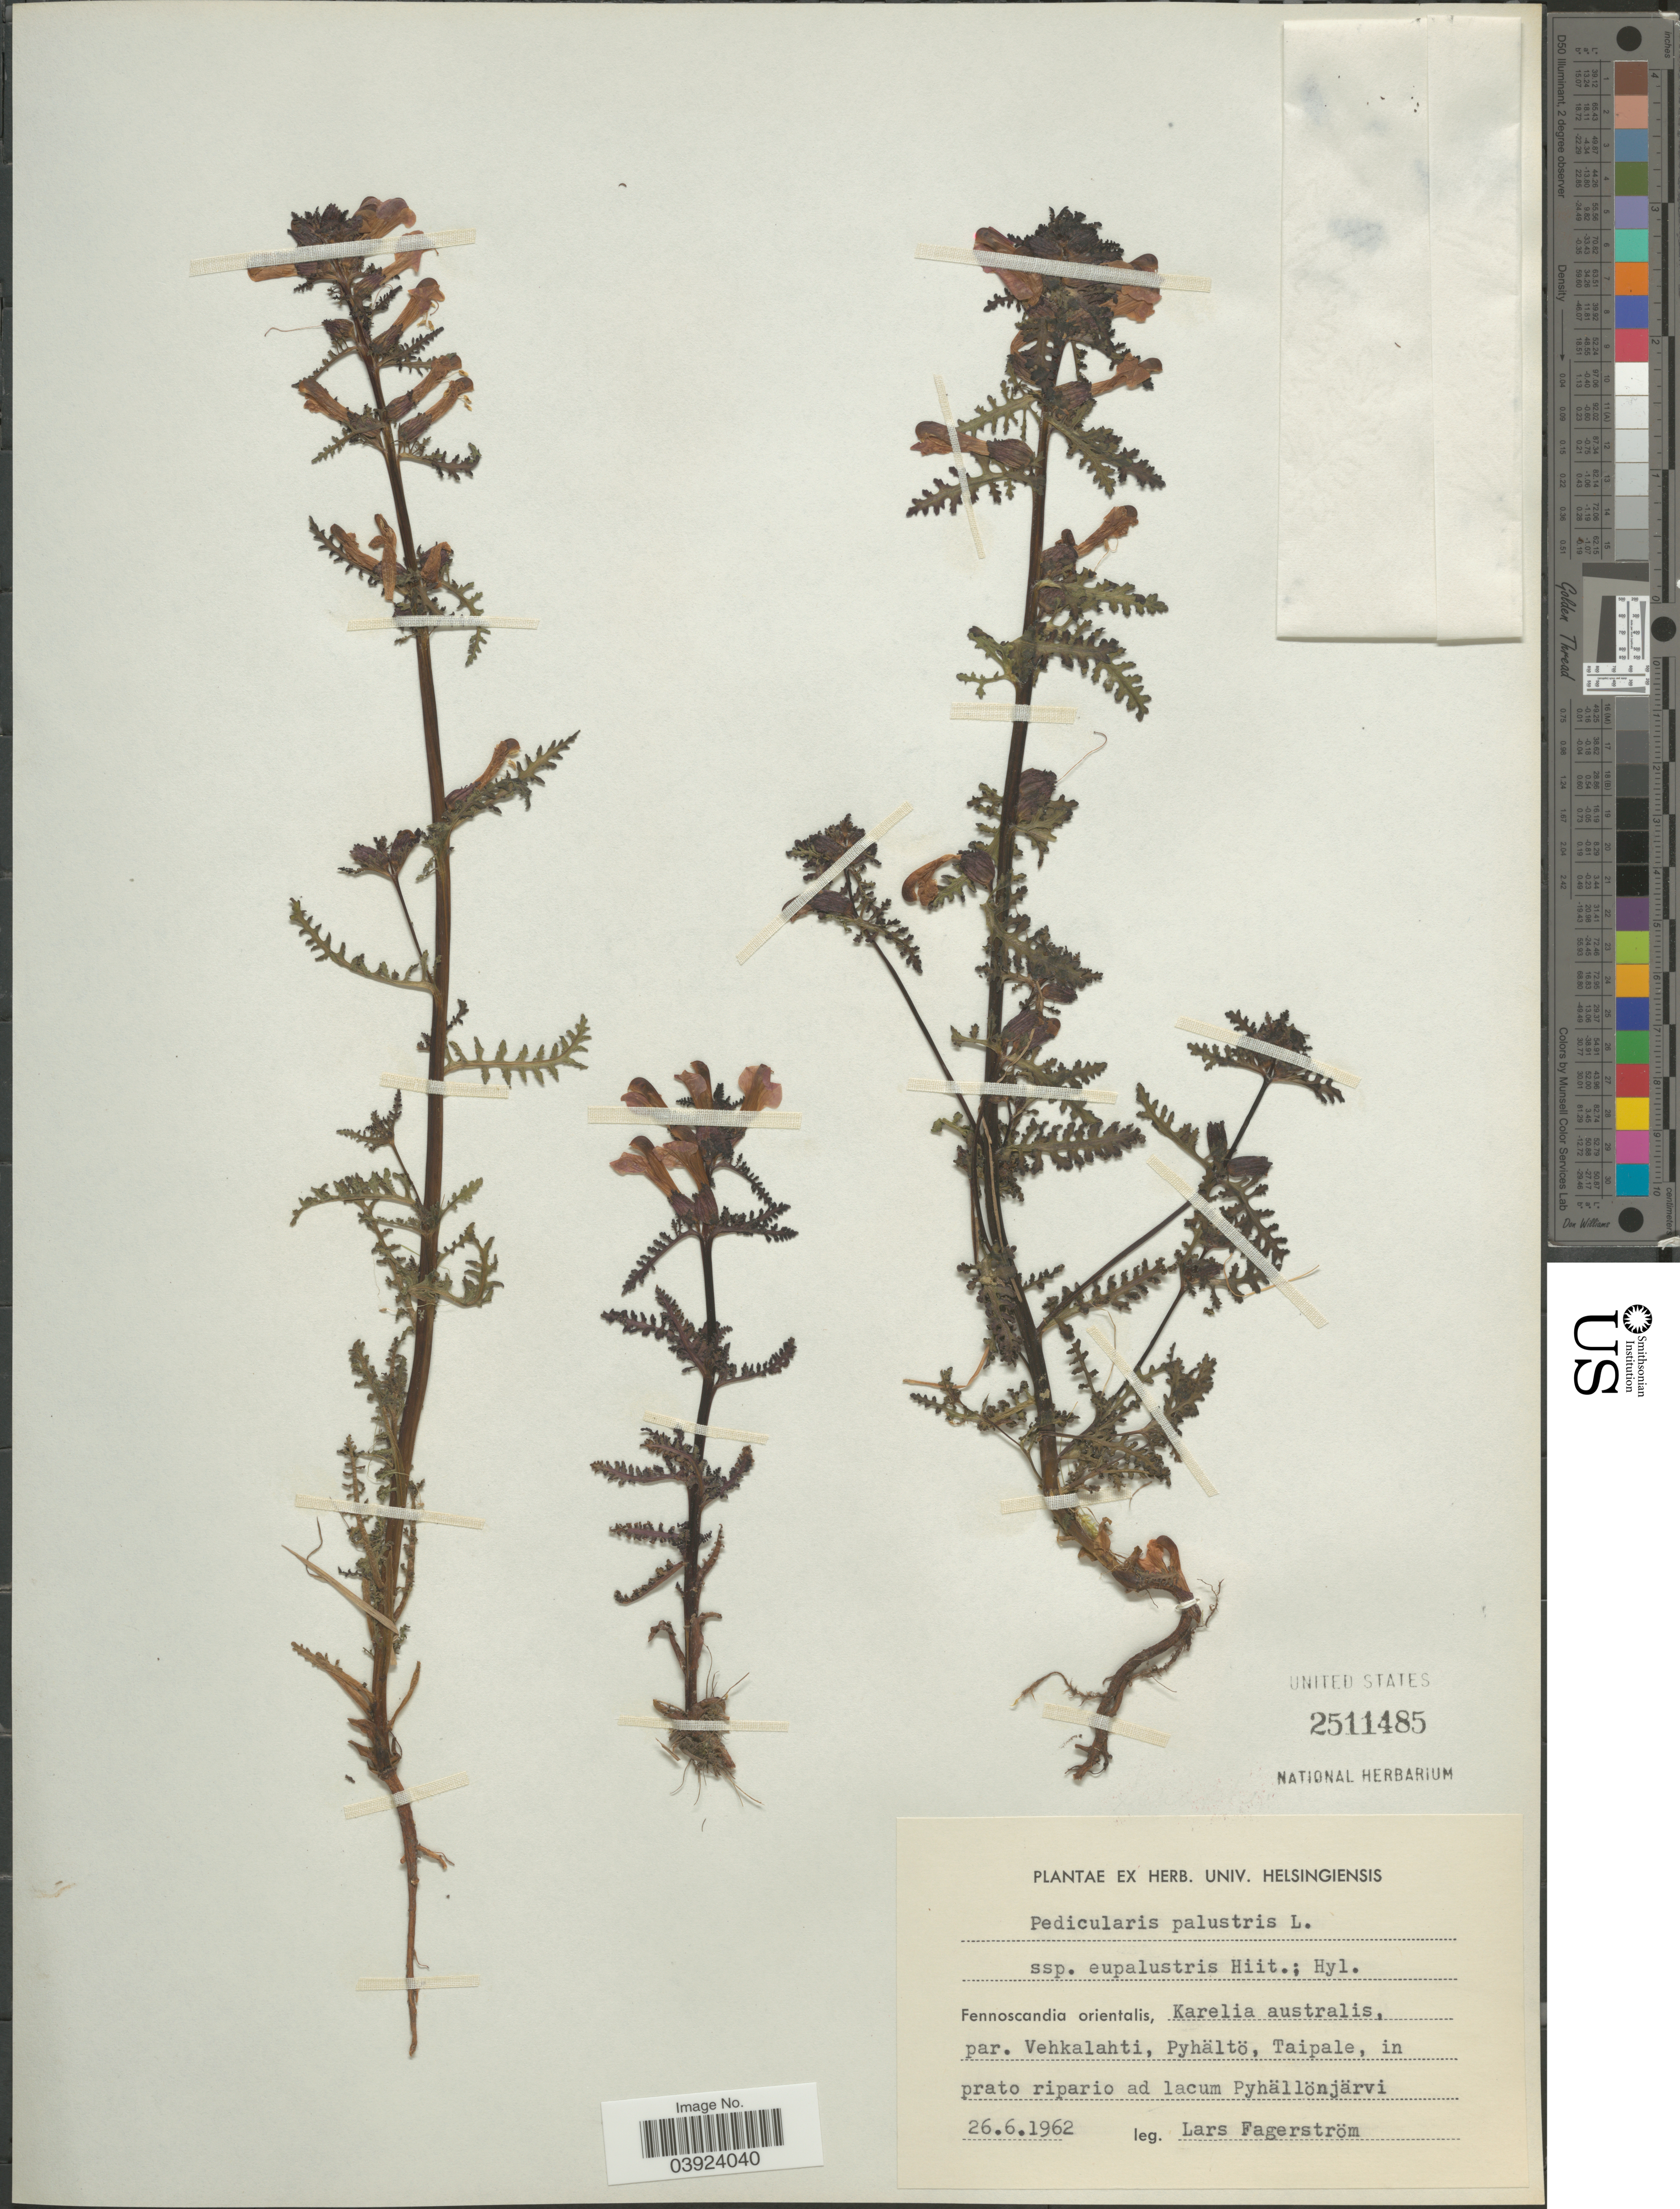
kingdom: Plantae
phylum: Tracheophyta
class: Magnoliopsida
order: Lamiales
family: Orobanchaceae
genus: Pedicularis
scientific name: Pedicularis palustris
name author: L.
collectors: L. Fagerstrom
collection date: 1962-06-26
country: Russian Federation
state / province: Karelia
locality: Fennoscandia orientalis, Karelia australis, par. Vehkalahti, Pyhältö, Taipale, in prato ripario ad lacum Pyhällönjärvi.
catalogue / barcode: US 2511485